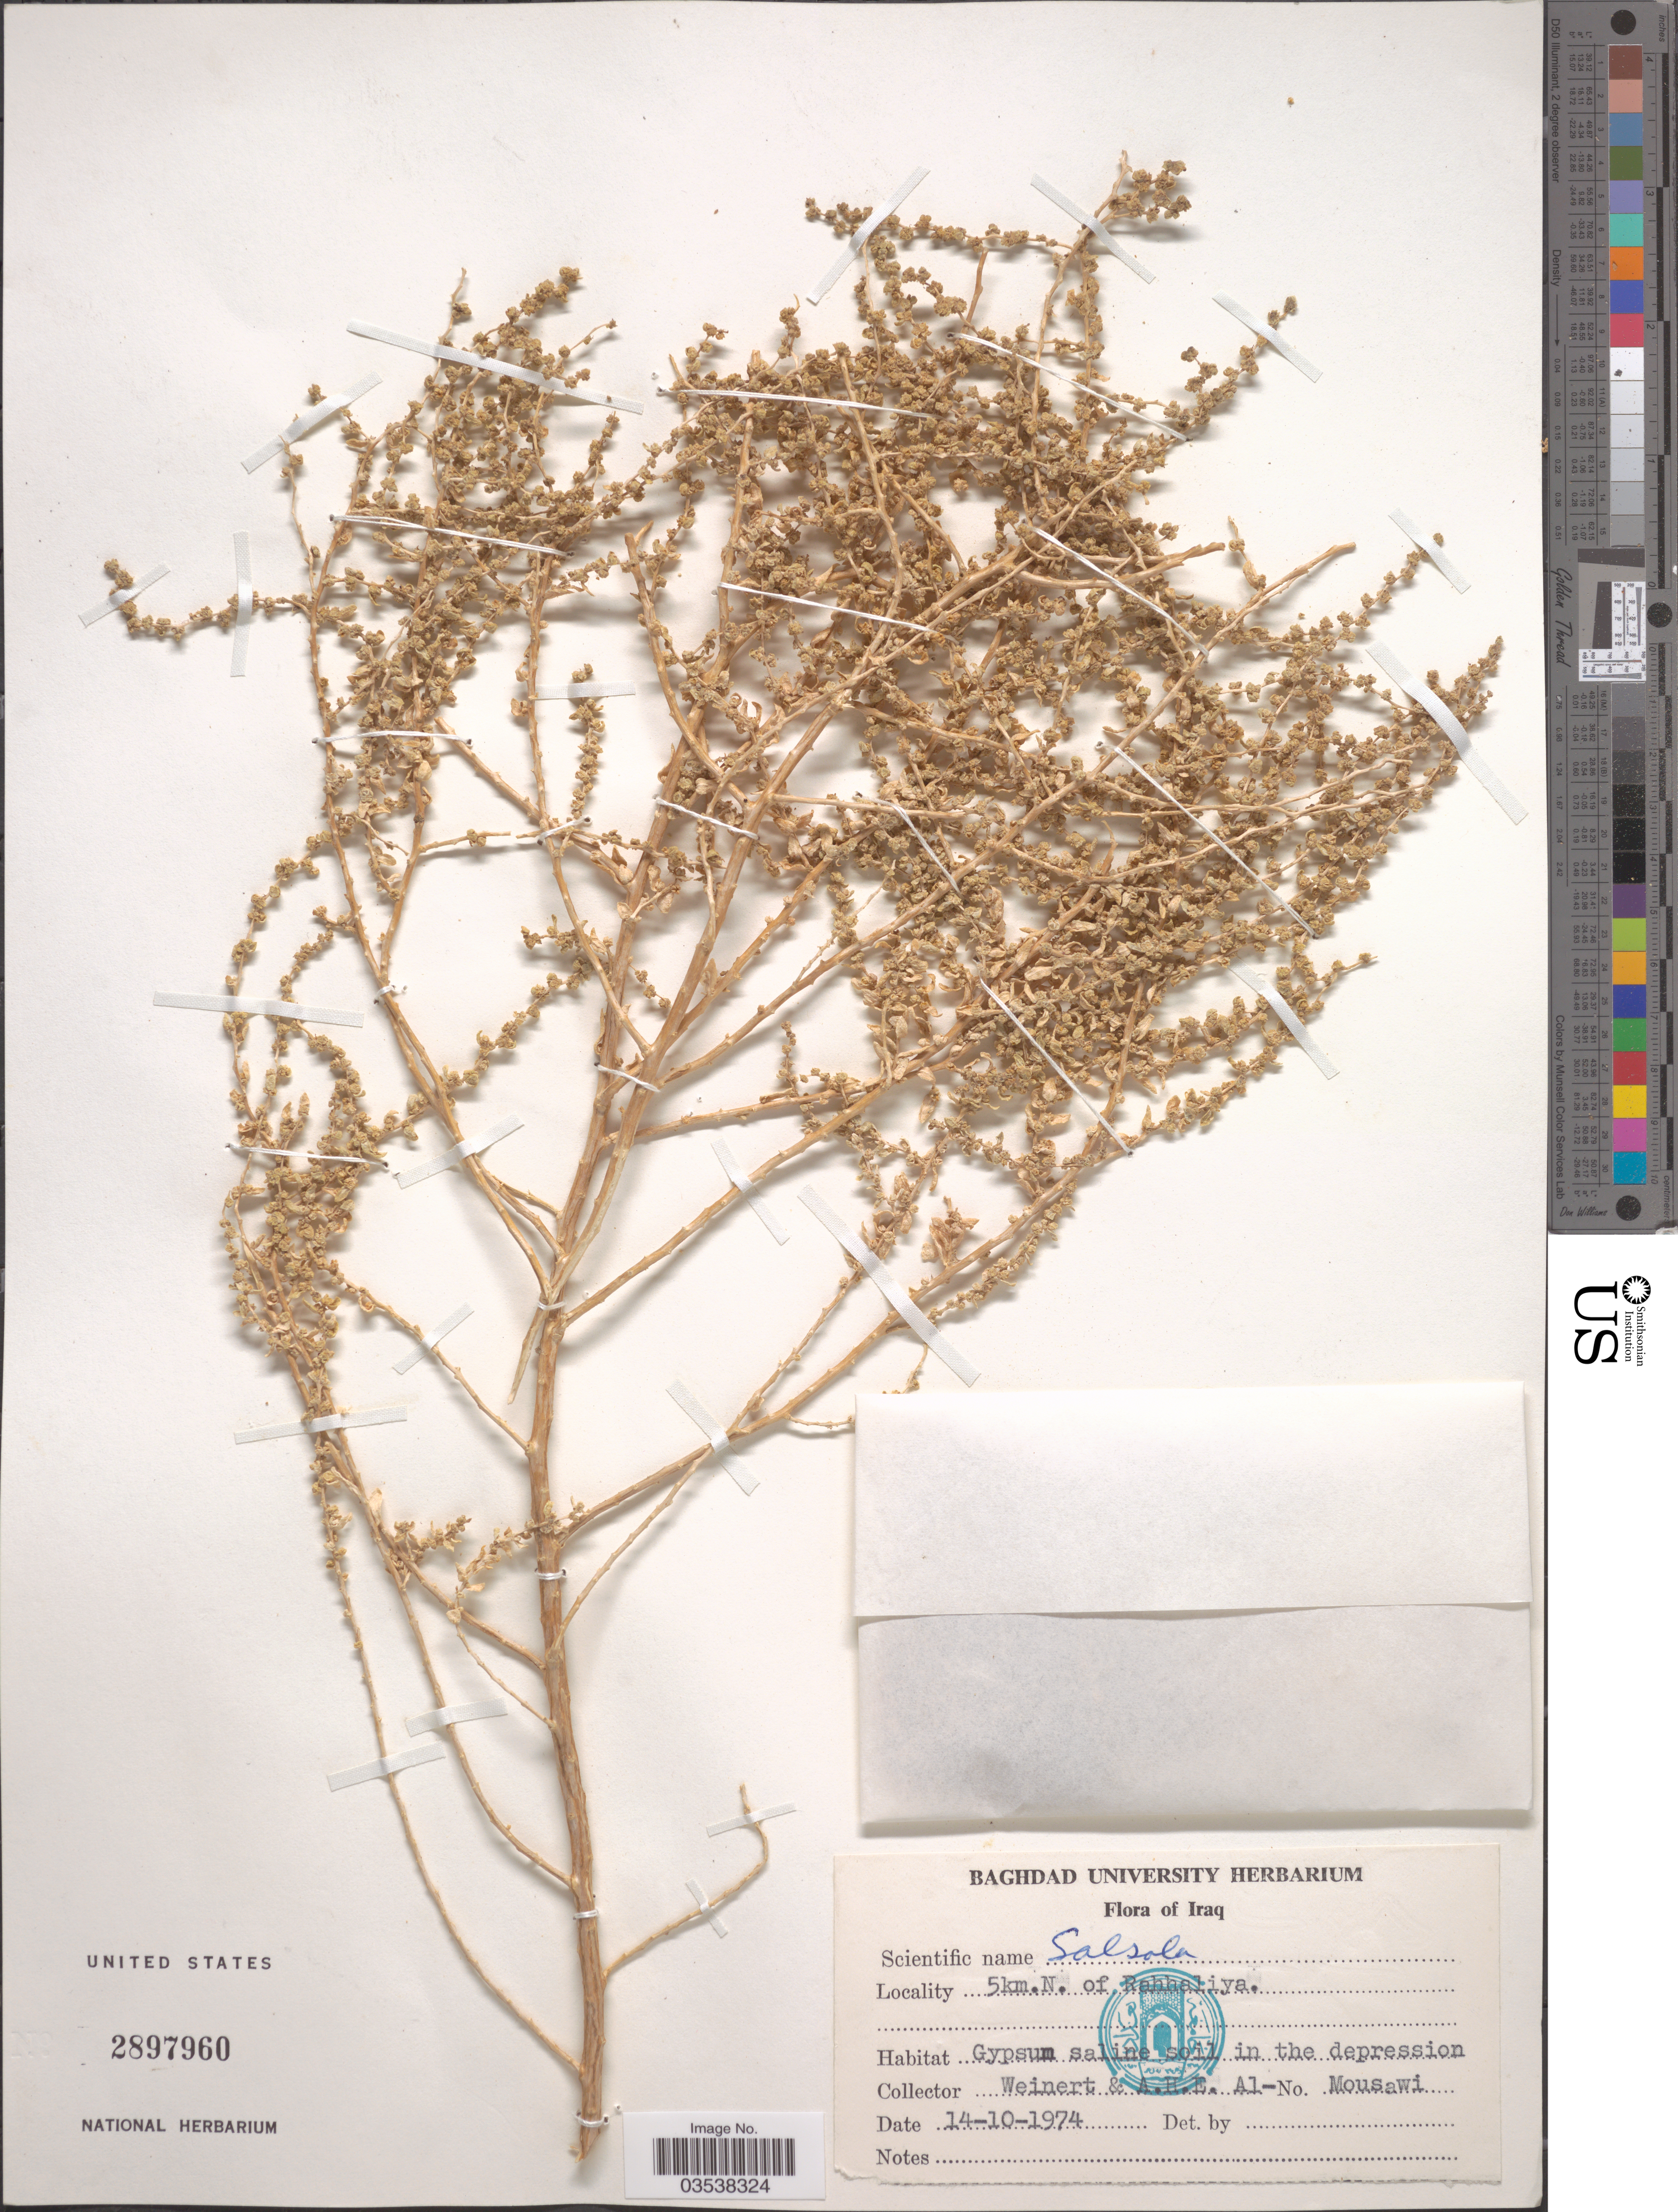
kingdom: Plantae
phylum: Tracheophyta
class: Magnoliopsida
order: Caryophyllales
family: Amaranthaceae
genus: Salsola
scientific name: Salsola sp.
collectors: Weinert, -- & A. Mousawi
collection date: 1974-10-14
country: Iraq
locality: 5km. N. of Rahhaliya.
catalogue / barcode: US 2897960